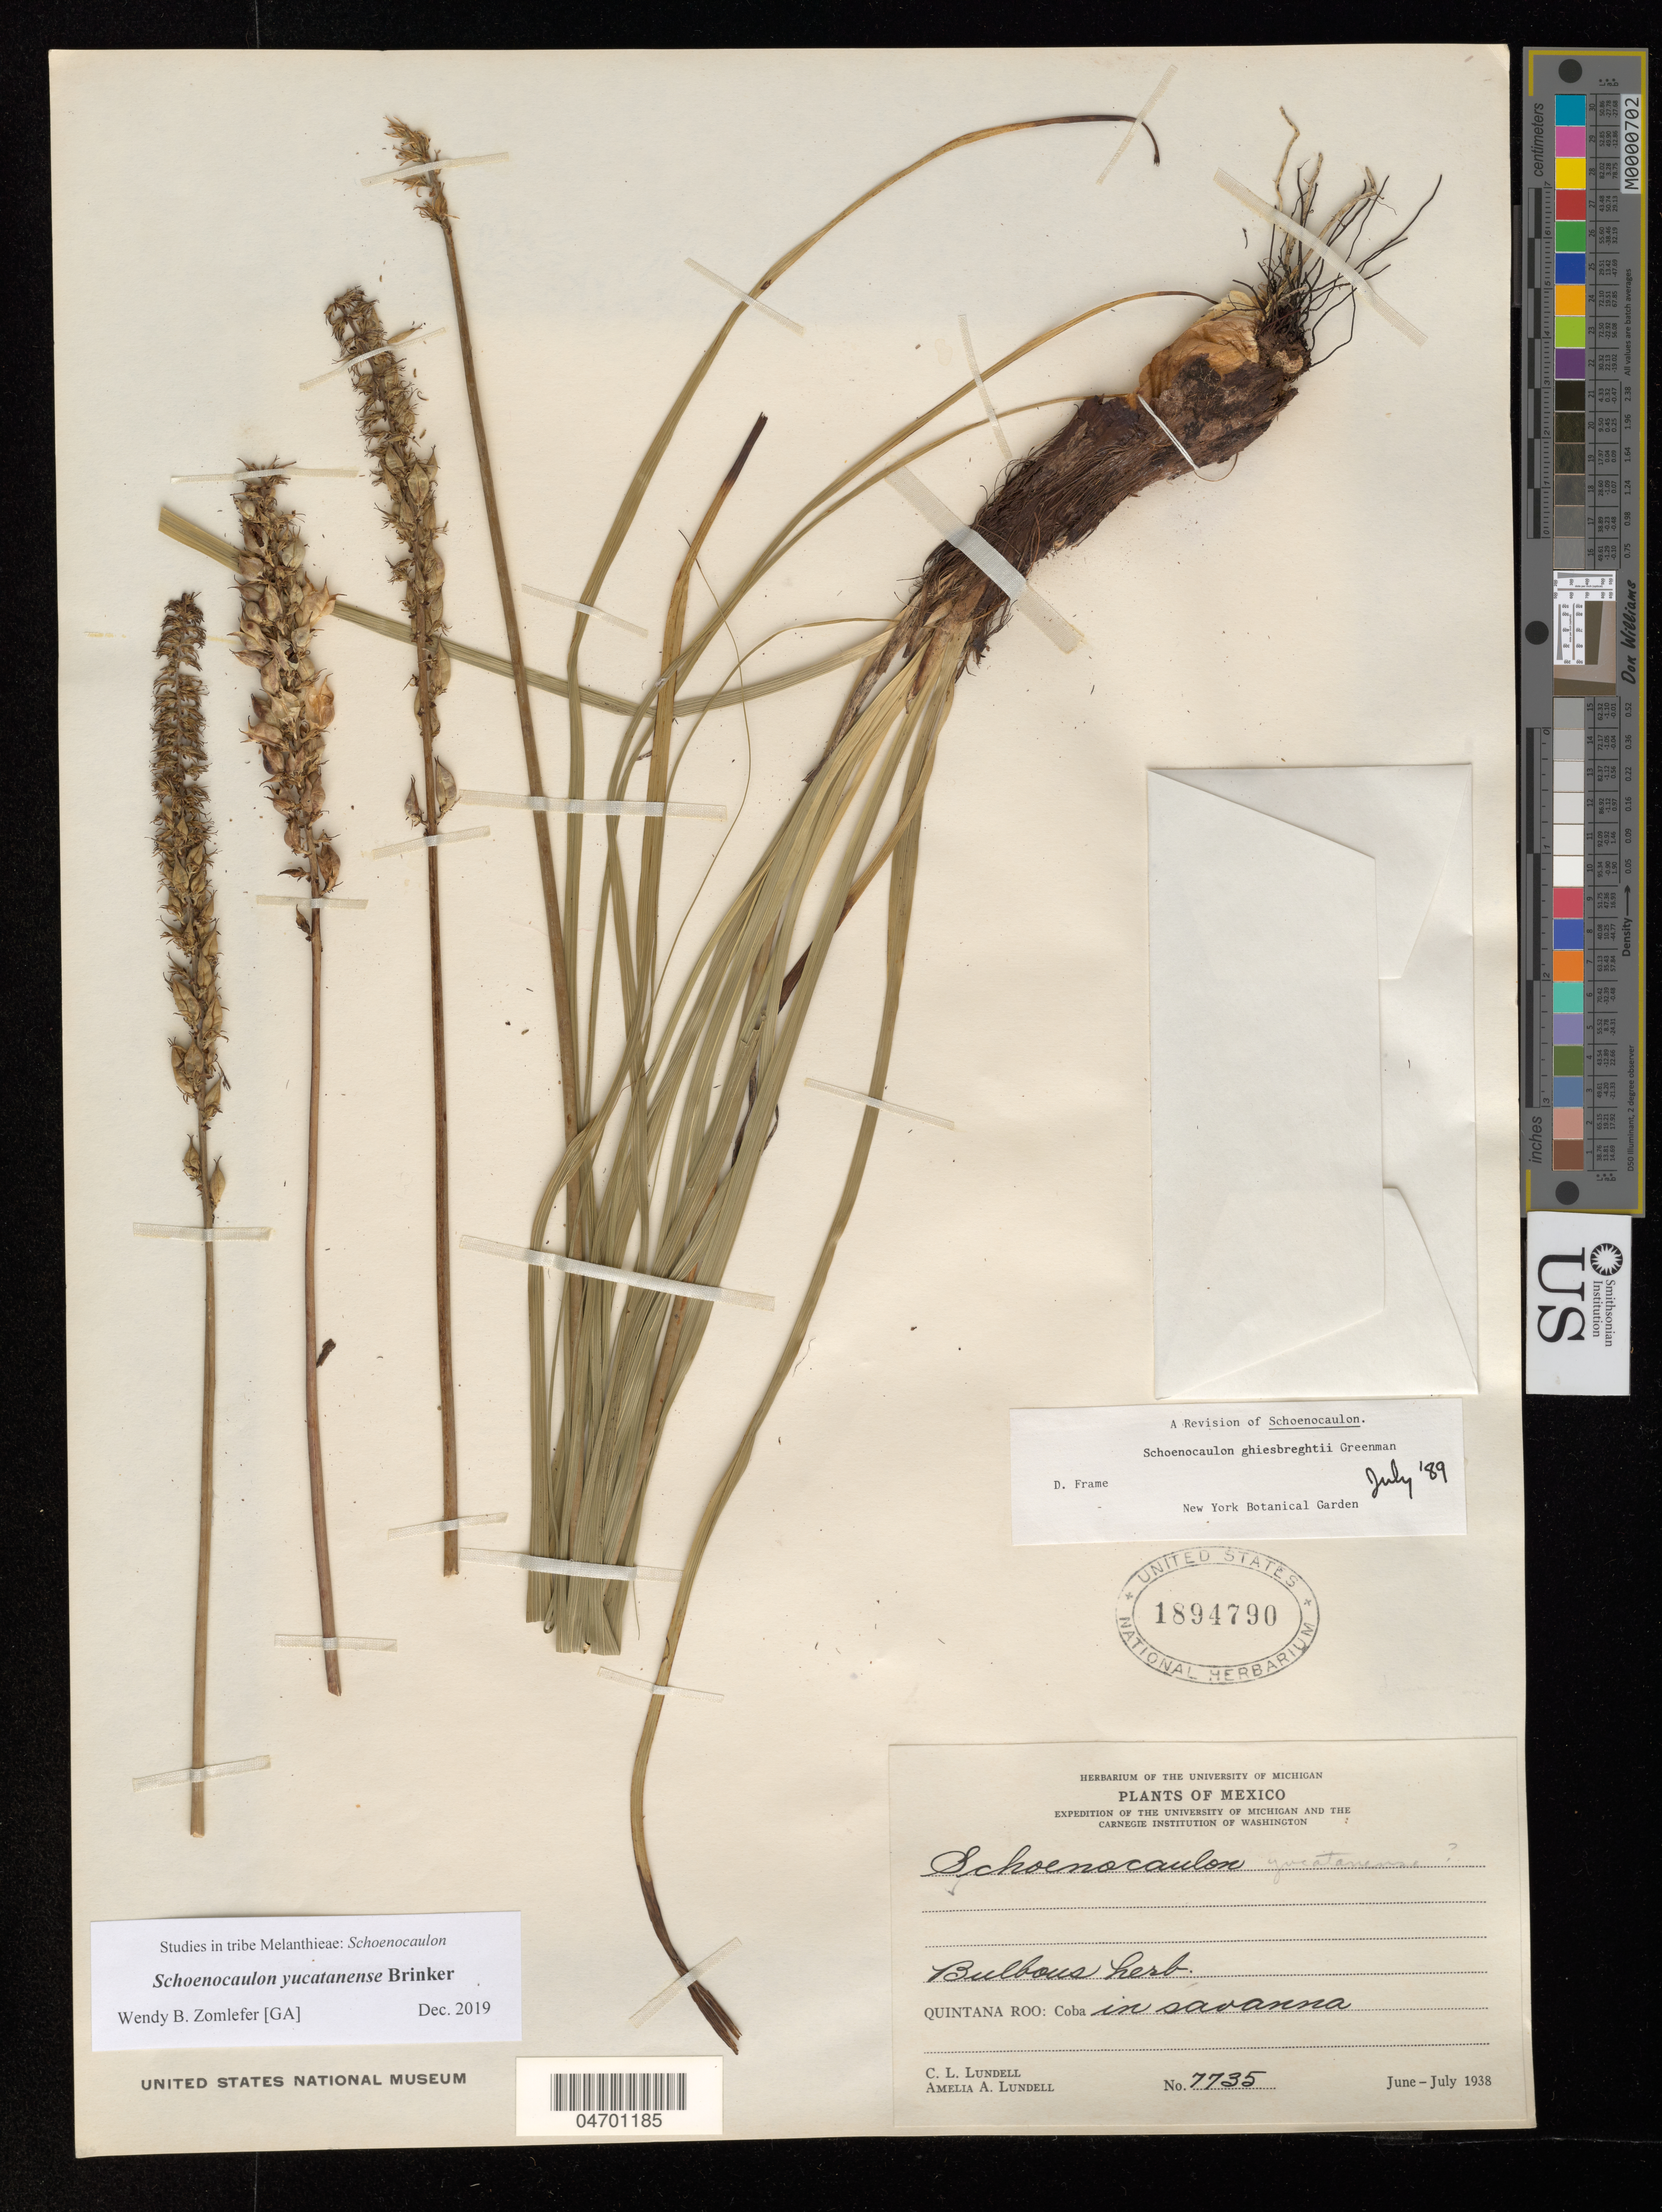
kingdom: Plantae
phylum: Tracheophyta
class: Liliopsida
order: Liliales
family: Melanthiaceae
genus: Schoenocaulon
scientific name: Schoenocaulon sp.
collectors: C. L. Lundell & A. A. Lundell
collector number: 7735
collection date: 1938-06/1938-07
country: Mexico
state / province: Quintana Roo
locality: Expedition of the University of Michigan and the Carnege Institution of Washington. Coba in savanna.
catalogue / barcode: US 1894790